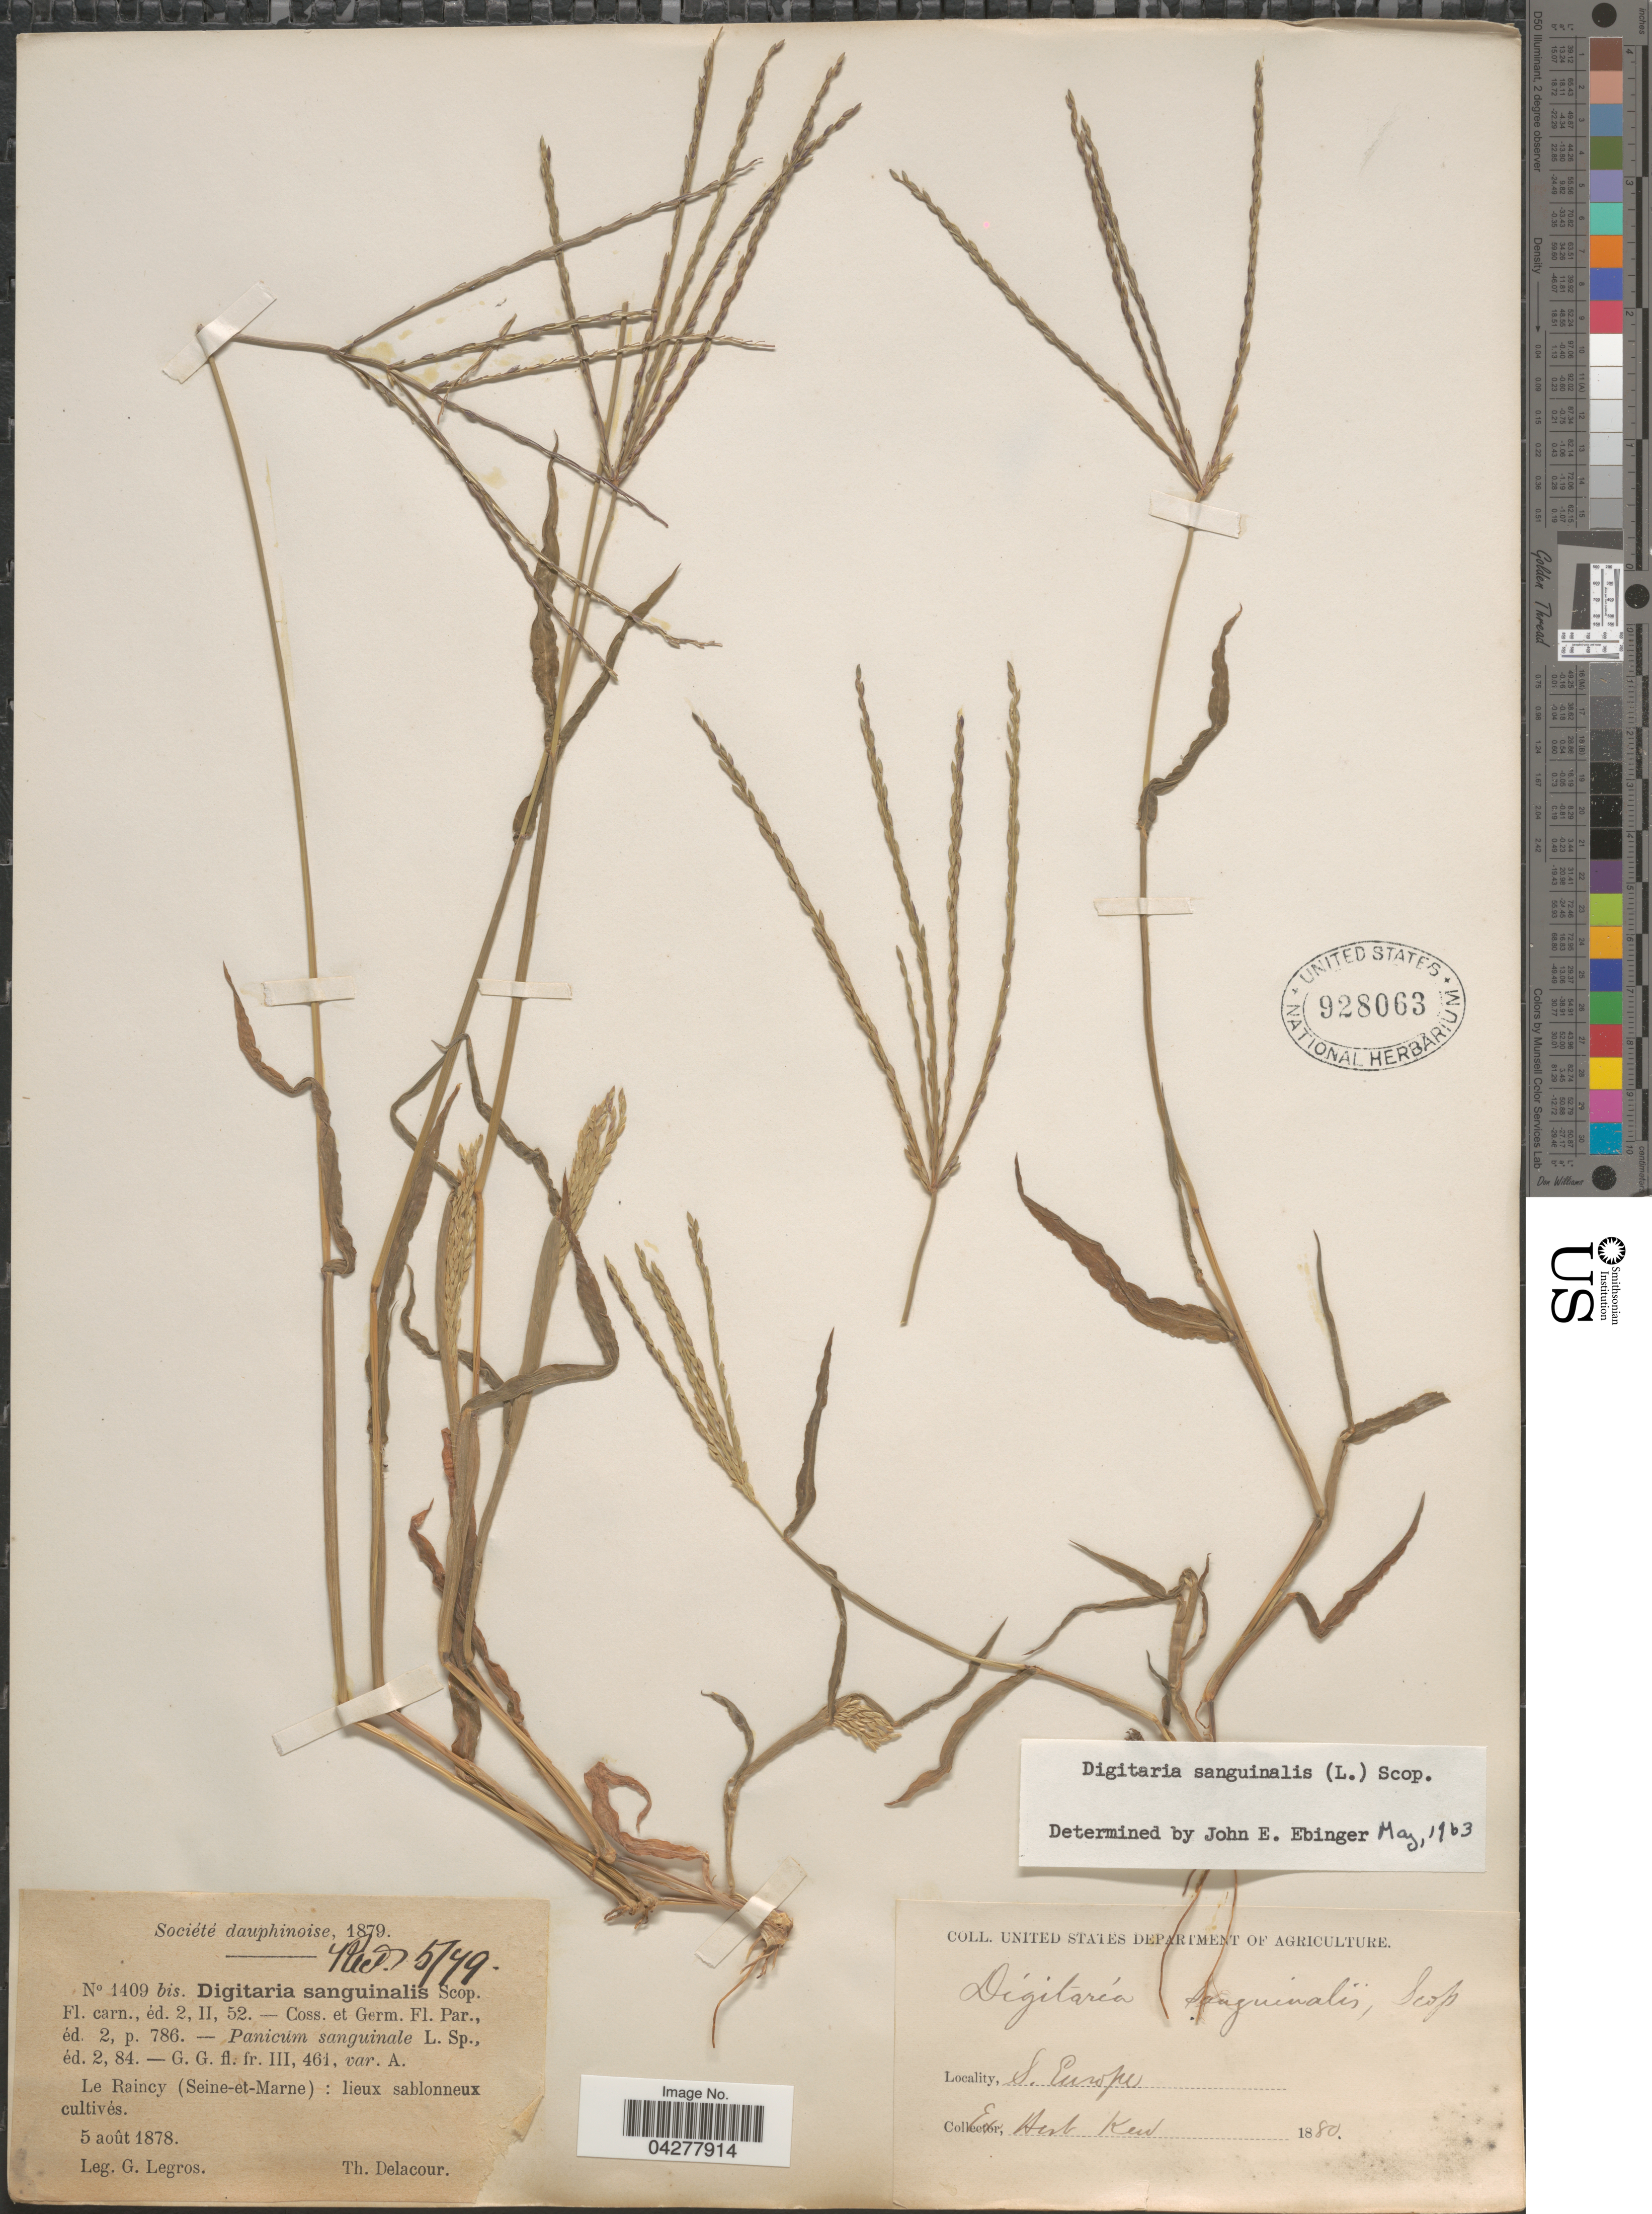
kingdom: Plantae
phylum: Tracheophyta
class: Liliopsida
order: Poales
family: Poaceae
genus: Digitaria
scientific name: Digitaria sanguinalis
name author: (L.) Scop.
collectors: G. Legros & T. Delacour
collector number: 1409bis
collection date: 1878-08-05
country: France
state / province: Île-de-France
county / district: Seine-et-Marne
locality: Le Raincy (Seine-et-Marne): lieux sablonneux cultivés. S. Europe.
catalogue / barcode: US 928063